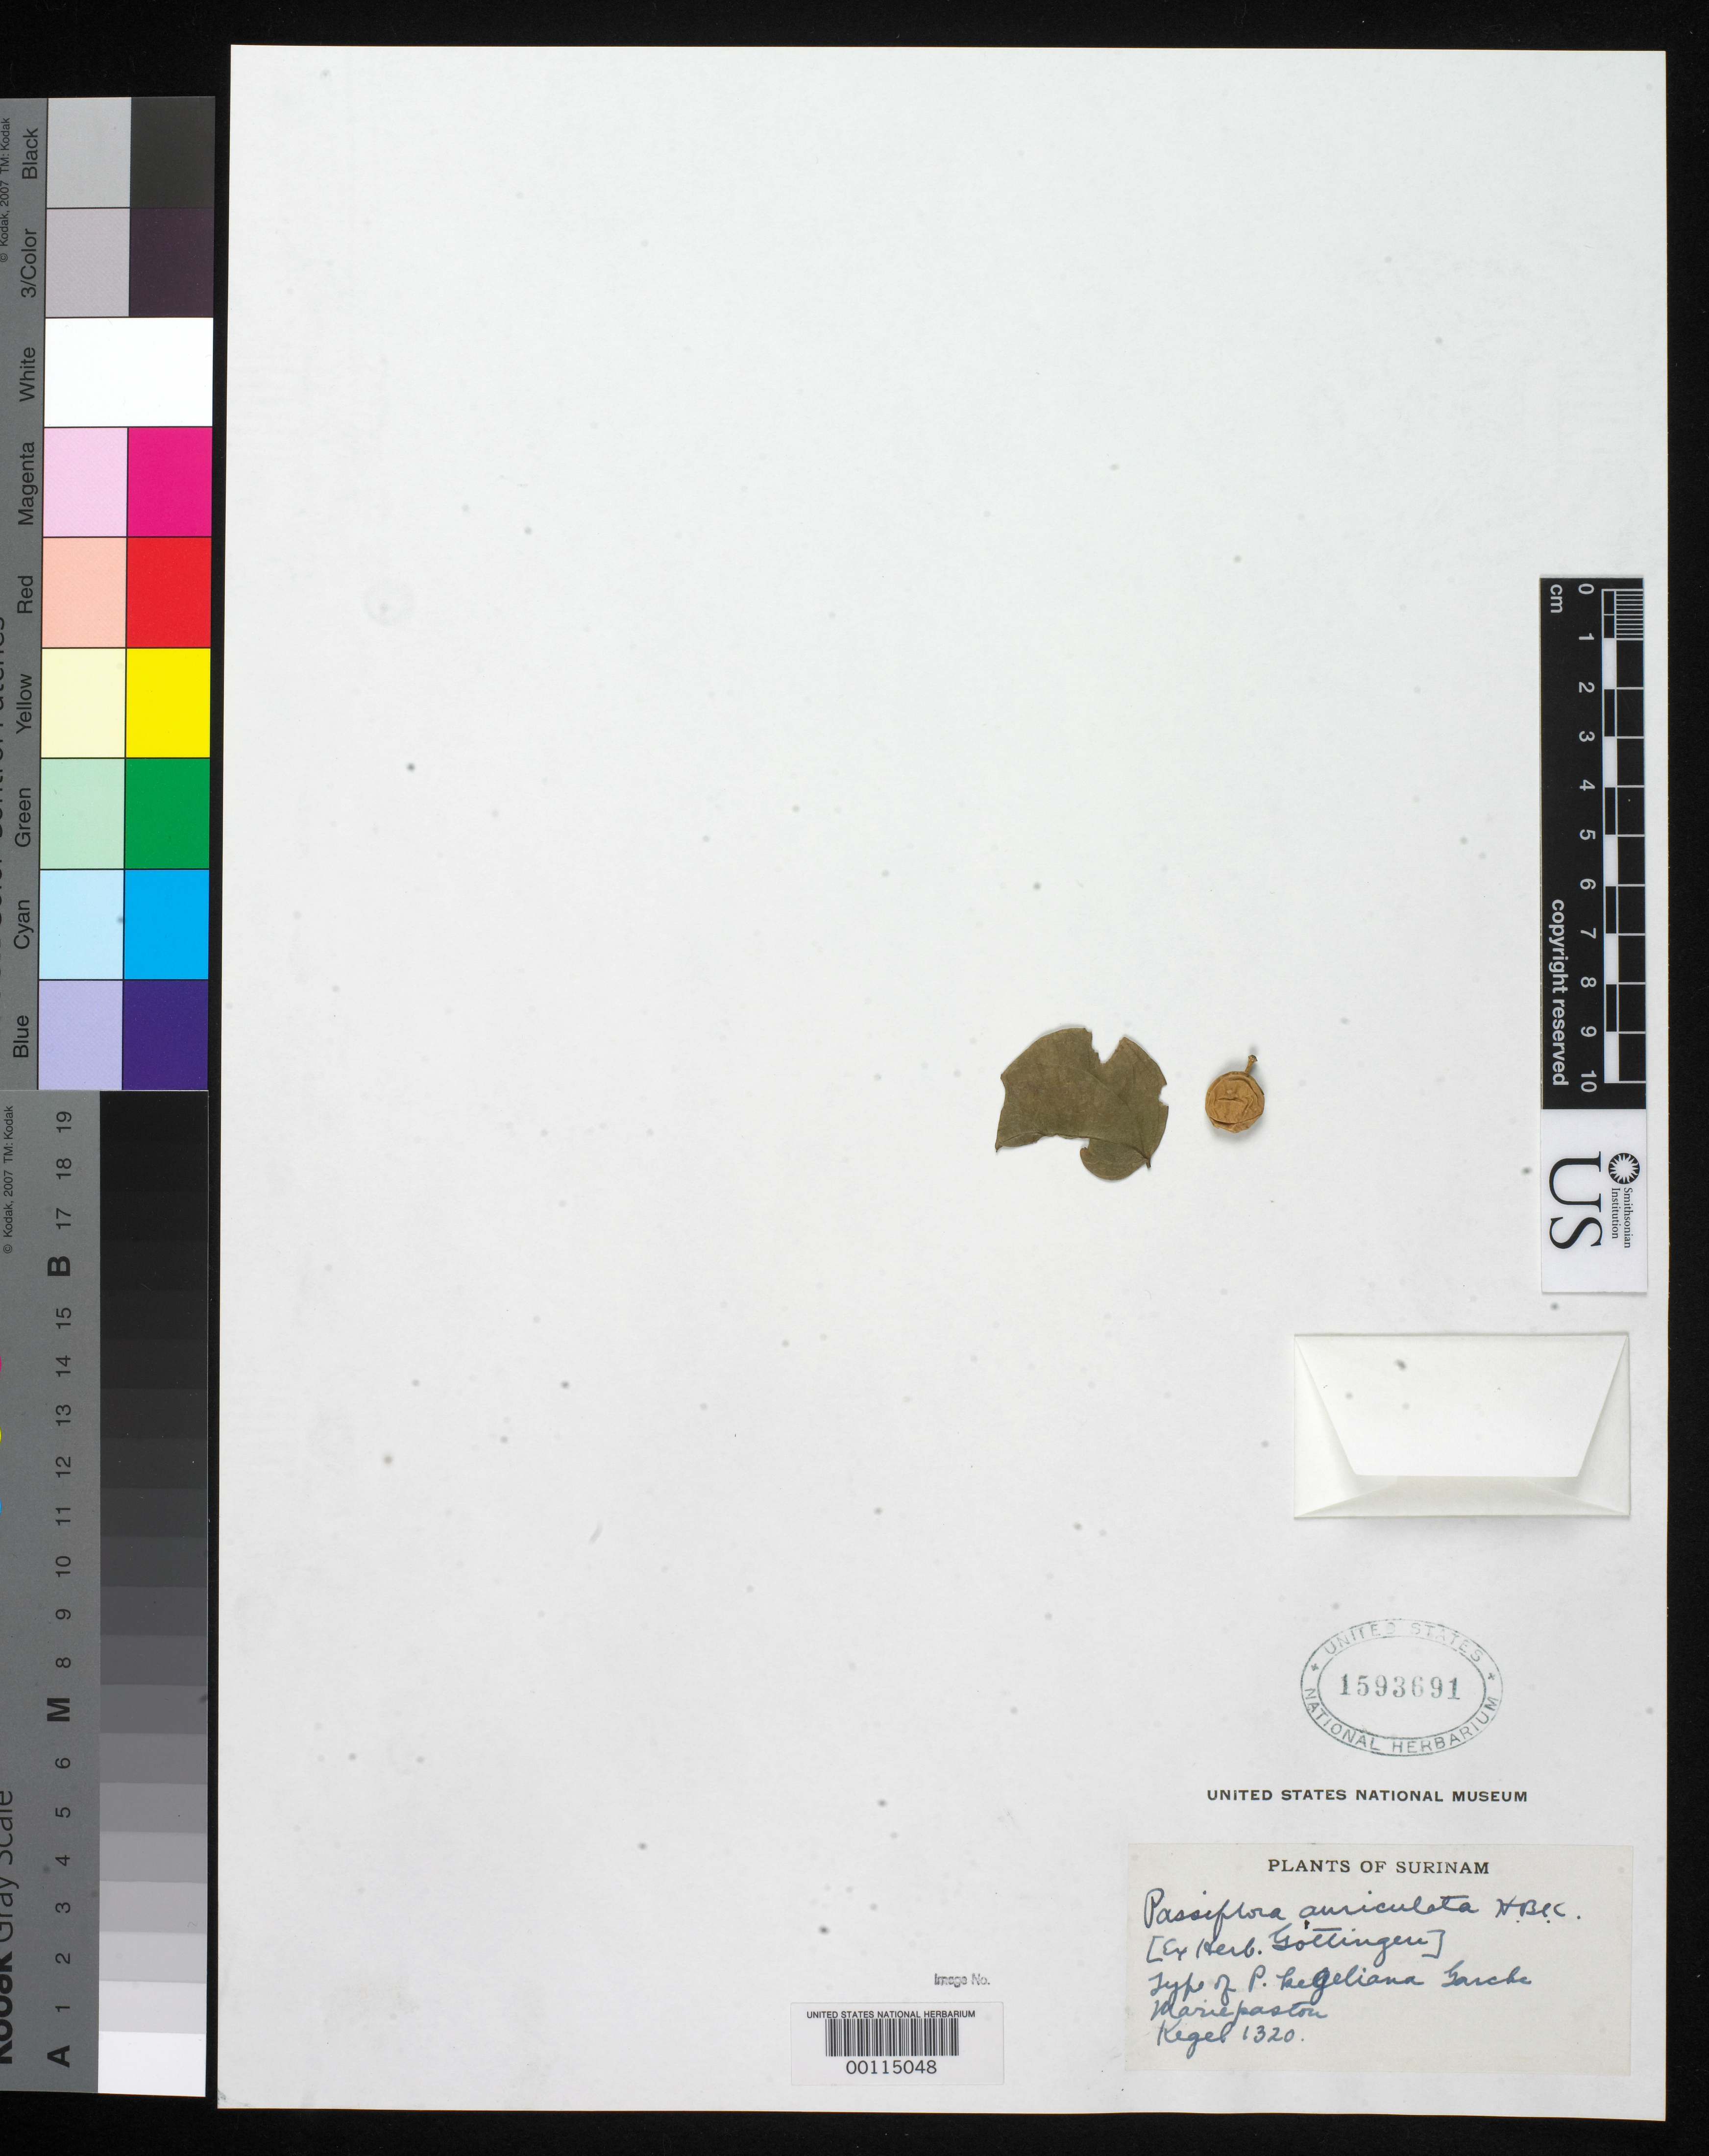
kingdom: Plantae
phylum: Tracheophyta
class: Magnoliopsida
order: Malpighiales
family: Passifloraceae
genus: Passiflora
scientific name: Passiflora kegeliana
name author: Garcke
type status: Isotype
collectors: H. Kegel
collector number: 1320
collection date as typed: May 1846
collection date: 1846-05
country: Suriname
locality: Prope Marie Paston.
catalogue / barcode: US 1593691